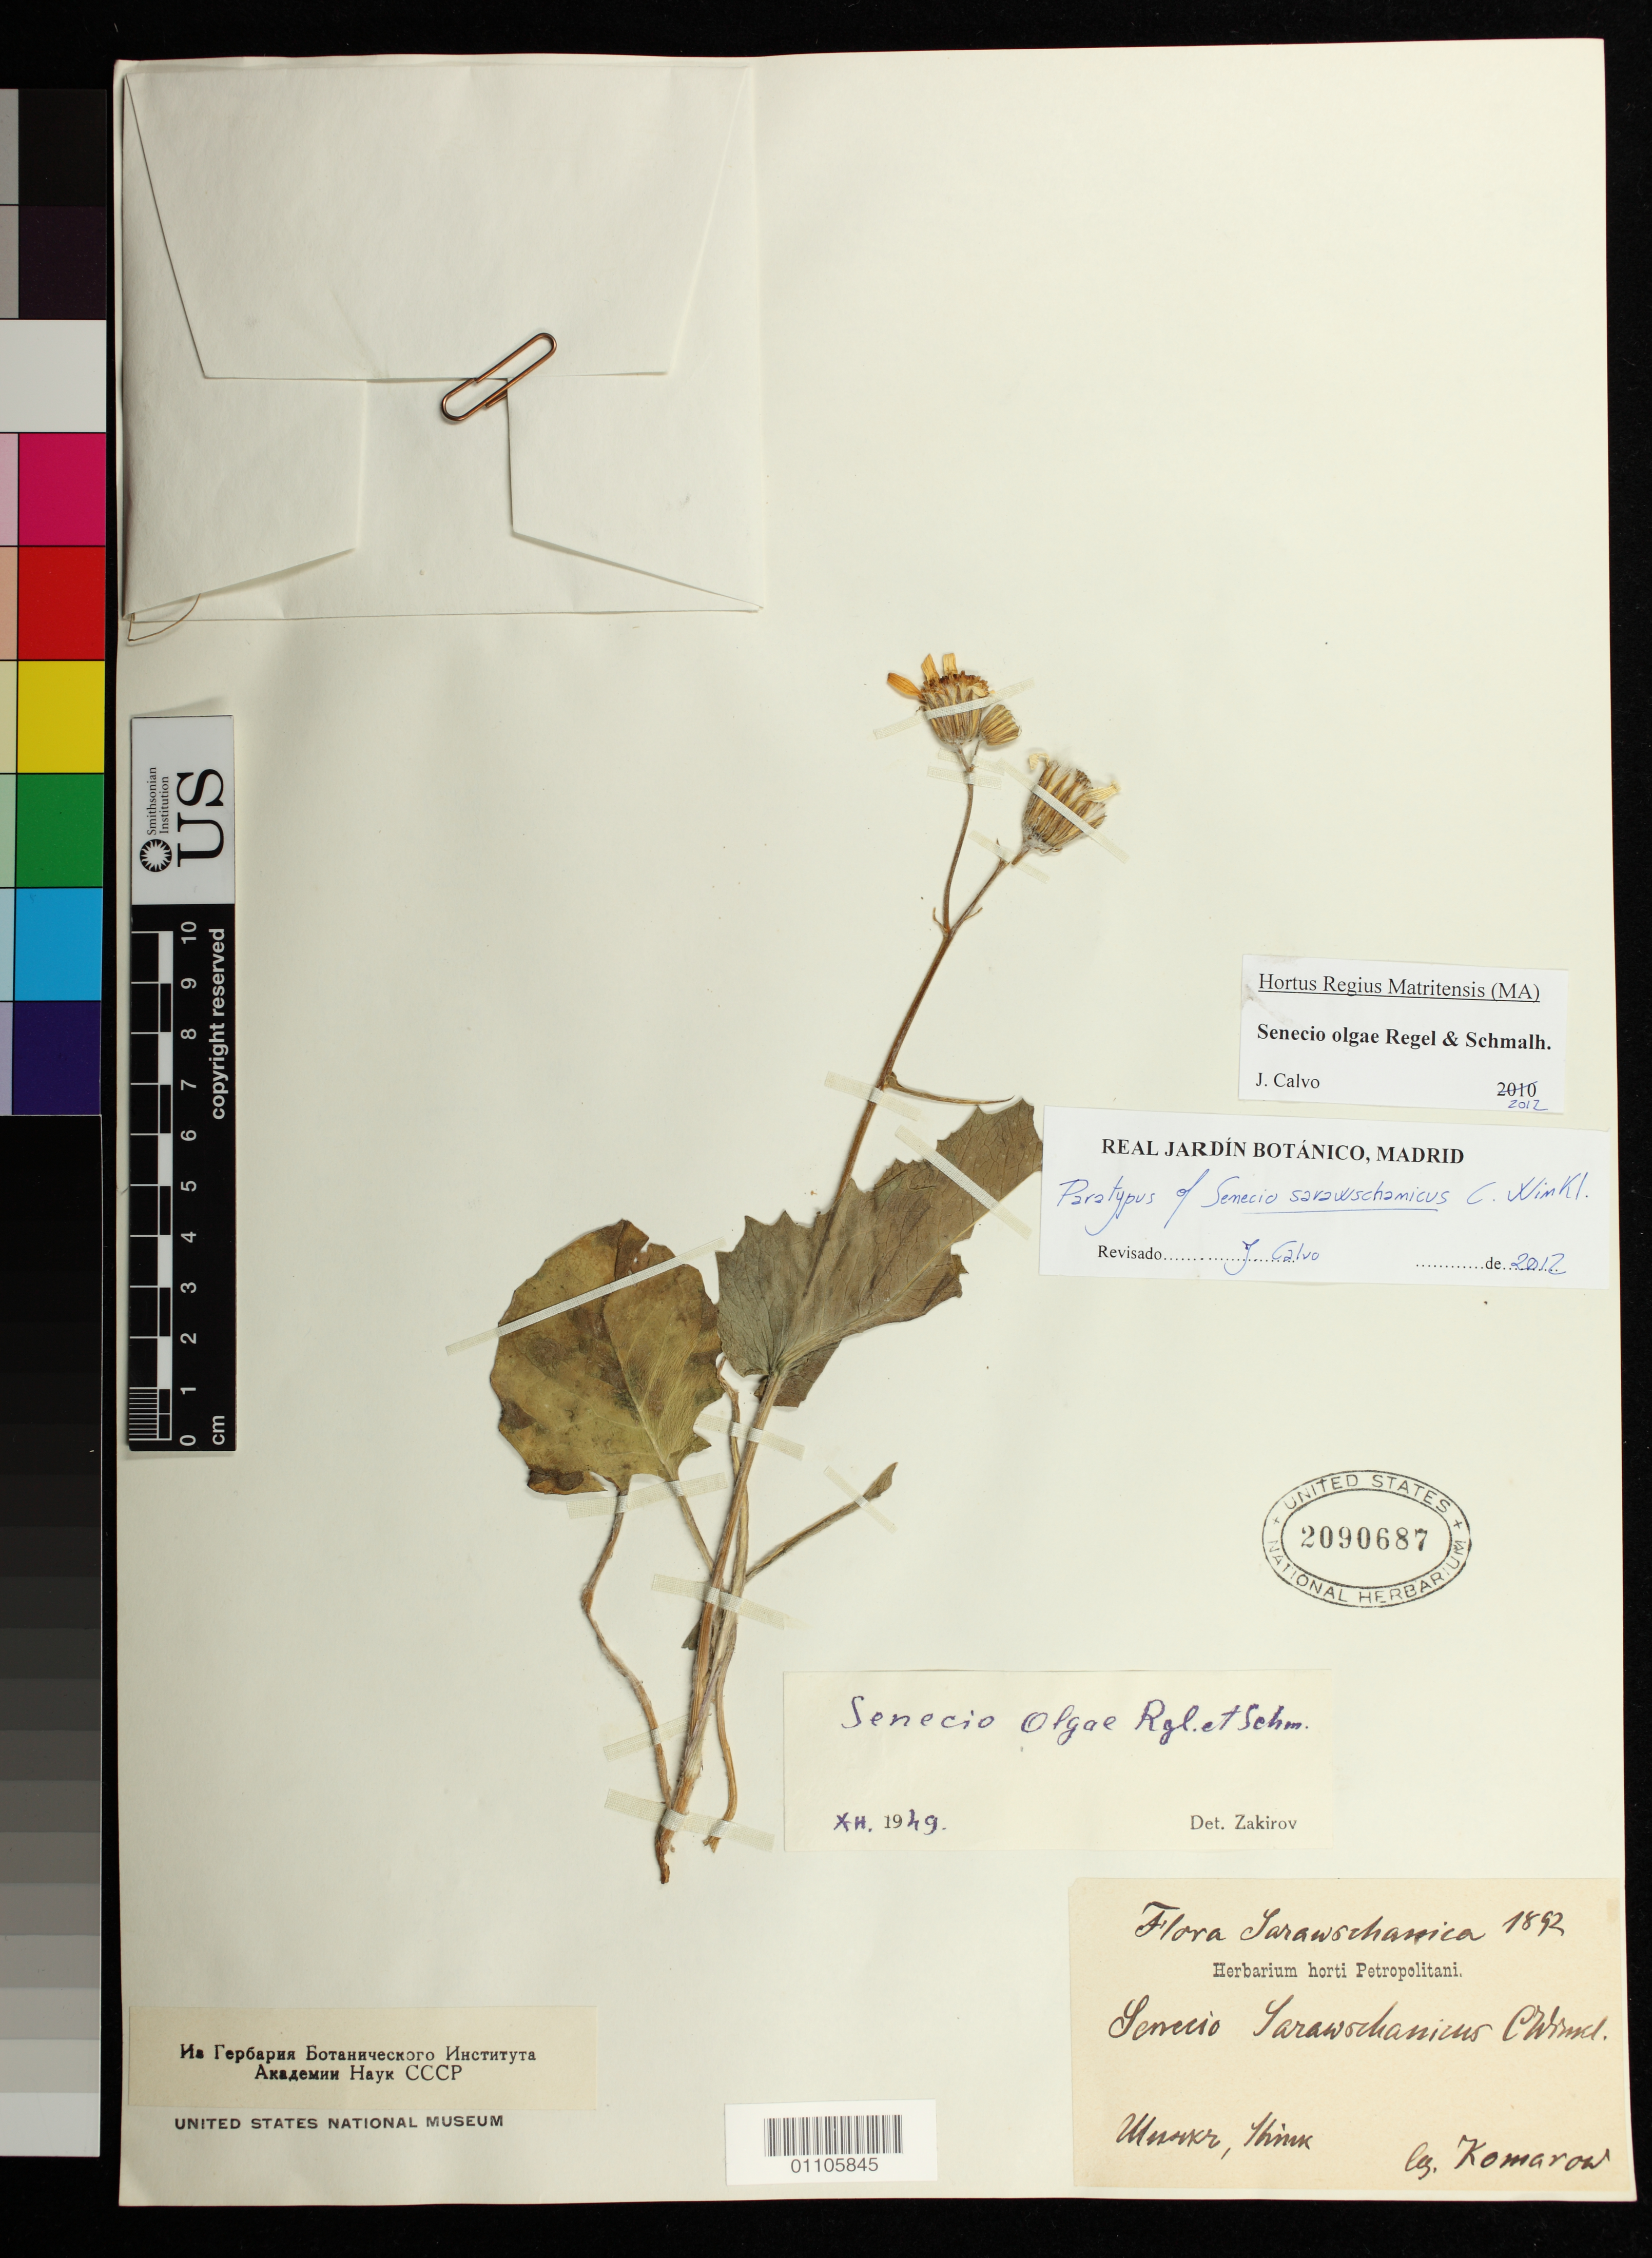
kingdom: Plantae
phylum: Tracheophyta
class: Magnoliopsida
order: Asterales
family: Asteraceae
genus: Senecio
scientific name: Senecio sarawschanicus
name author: C. Winkl.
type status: Possible Type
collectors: V. L. Komarov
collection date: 1892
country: Uzbekistan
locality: [illegible], Schink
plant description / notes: Uzbekistan or Tajikistan? Protologue, "Habitat in Turkestanica valle Sarawschan: Schink, Murgasar-kul, Naufin-kul, Kschtut, Kossatarasch 3800' (V.L. Komarow!)". Specimen annotated as "Paratypus" by J. Calvo (2012).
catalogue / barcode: US 2090687